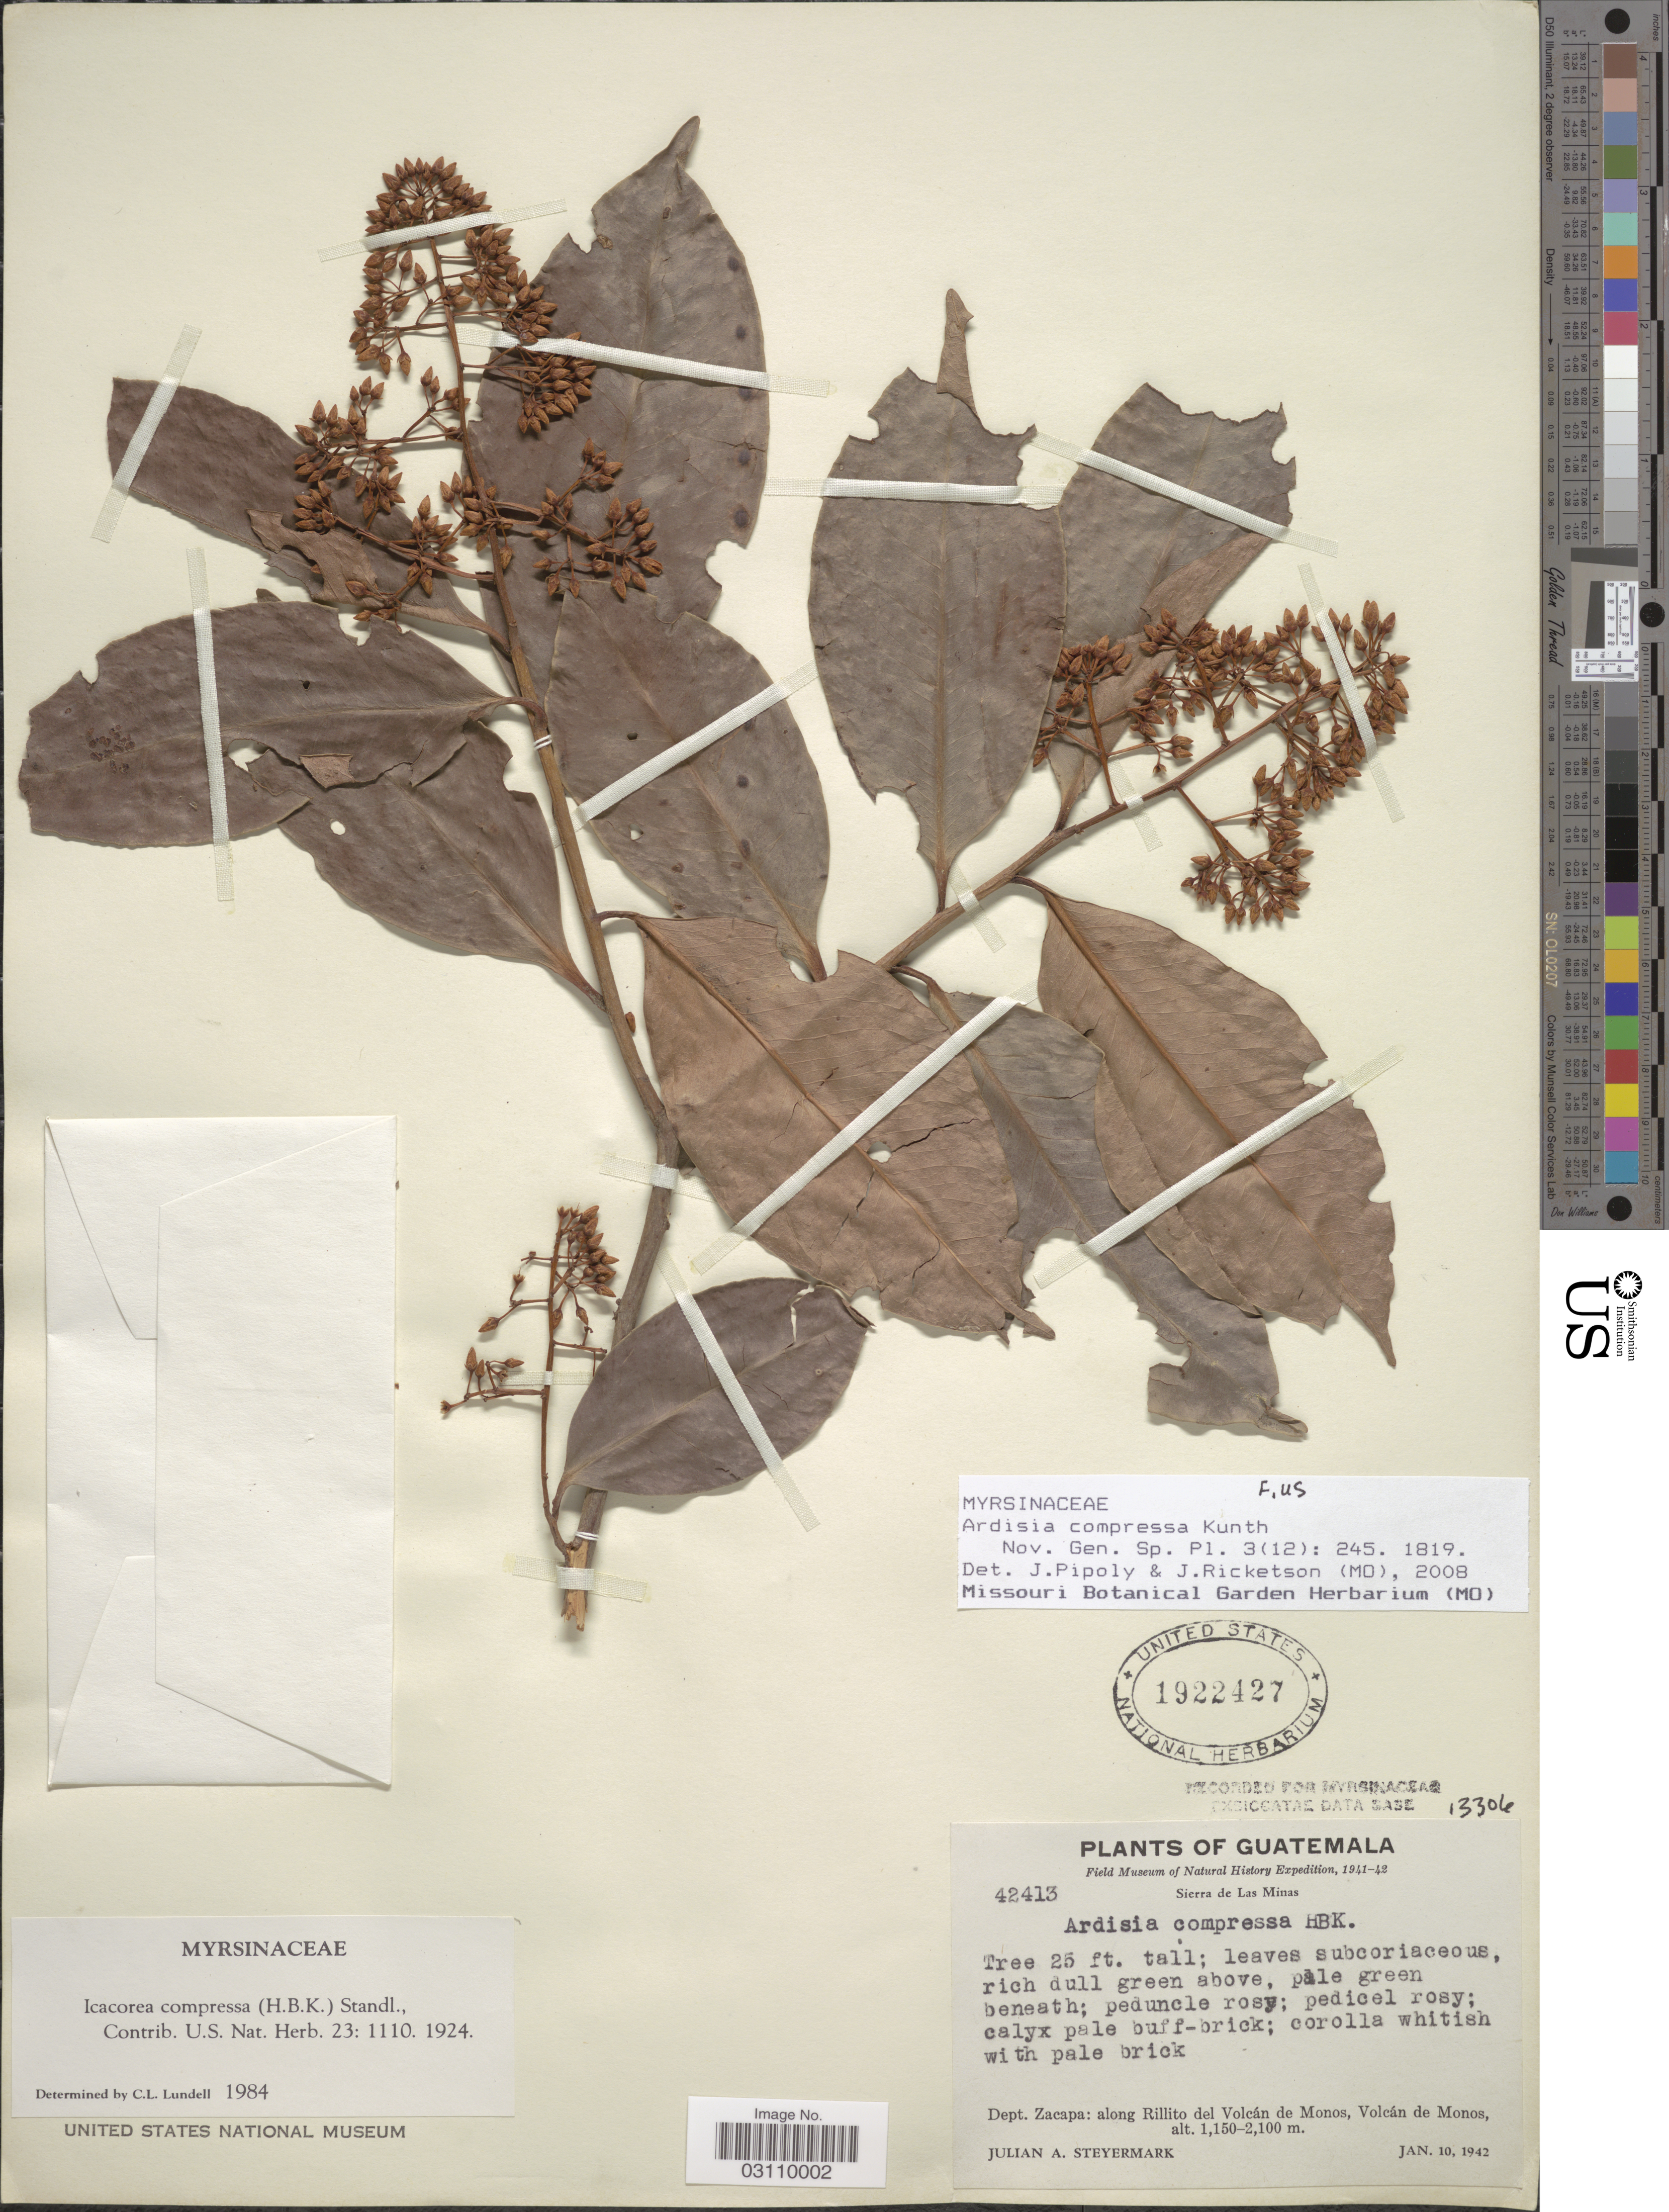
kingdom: Plantae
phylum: Tracheophyta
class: Magnoliopsida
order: Ericales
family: Primulaceae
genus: Ardisia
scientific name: Ardisia compressa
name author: Kunth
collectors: J. Steyermark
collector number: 42413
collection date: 1942-01-10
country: Guatemala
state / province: Zacapa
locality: Sierra de Las Minas. Dept. Zacapa: along Rillito del Volcán de Monos, Volcán de Monos.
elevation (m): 1150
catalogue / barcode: US 1922427